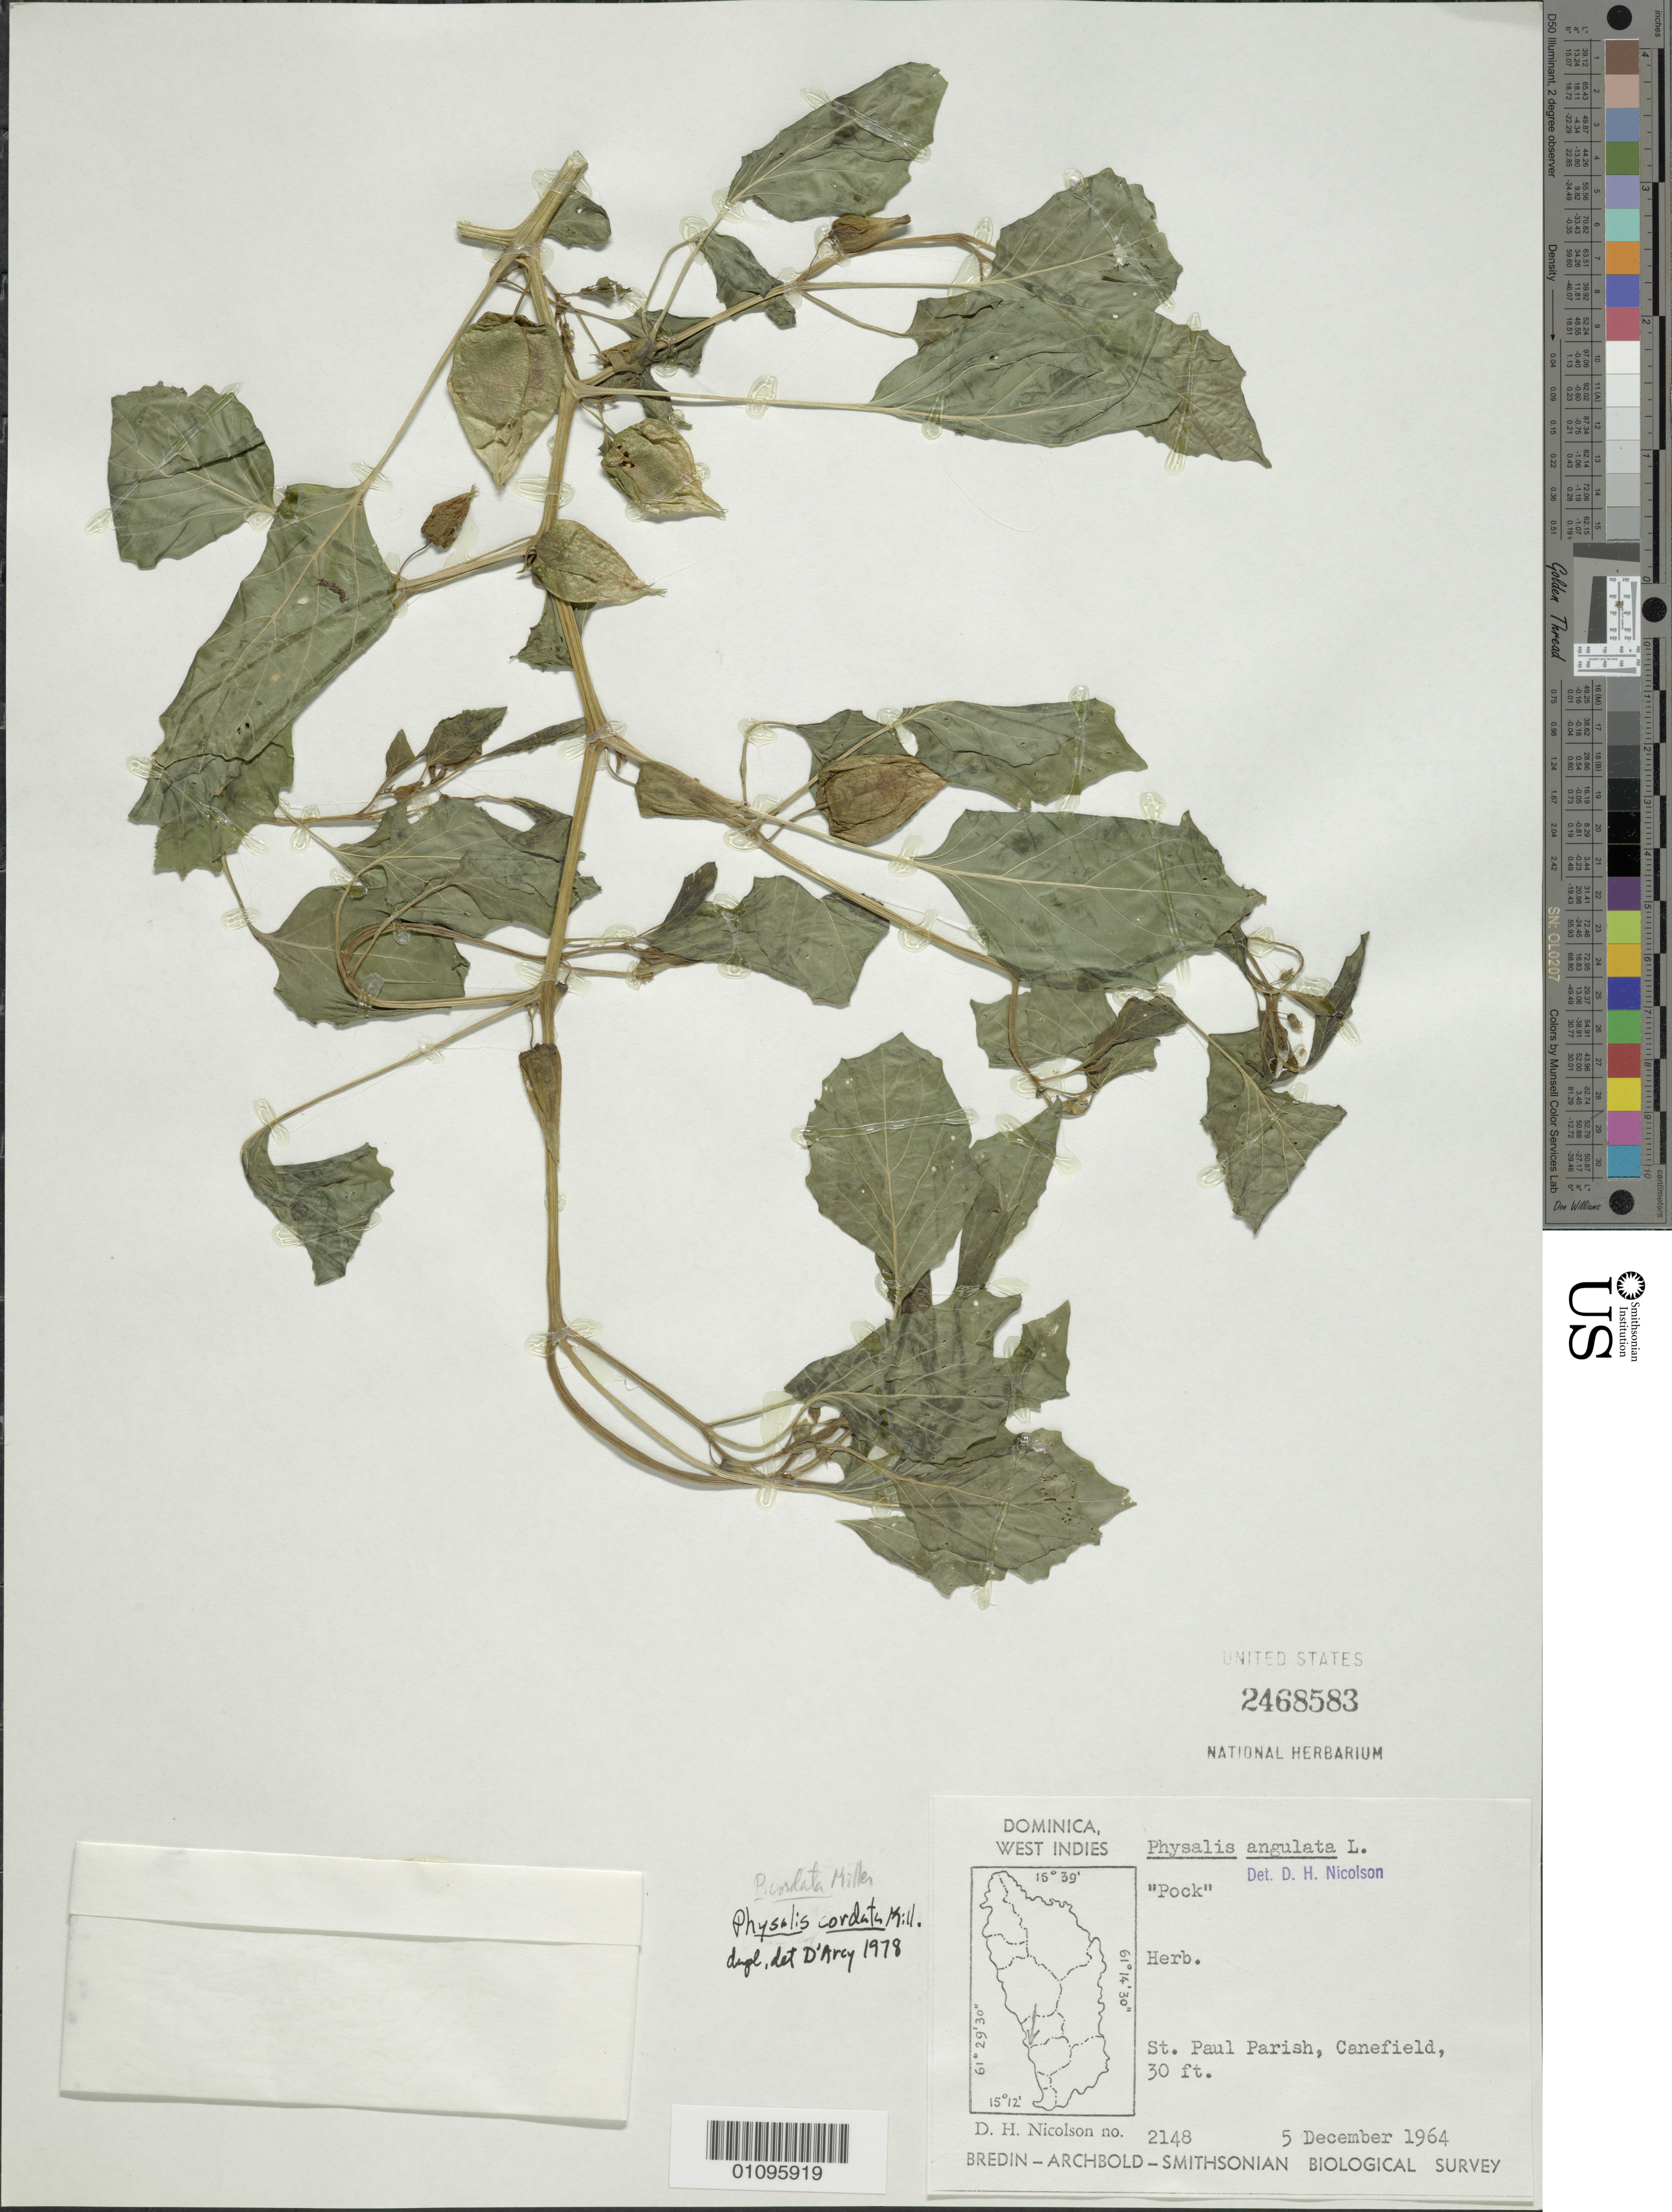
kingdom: Plantae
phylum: Tracheophyta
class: Magnoliopsida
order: Solanales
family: Solanaceae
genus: Physalis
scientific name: Physalis cordata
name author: Mill.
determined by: D'Arcy, W. G.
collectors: D. H. Nicolson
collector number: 2148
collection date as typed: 05 Dec 1964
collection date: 1964-12-05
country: Dominica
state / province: St. Paul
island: Dominica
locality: Canefield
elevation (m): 9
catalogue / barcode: US 2468583